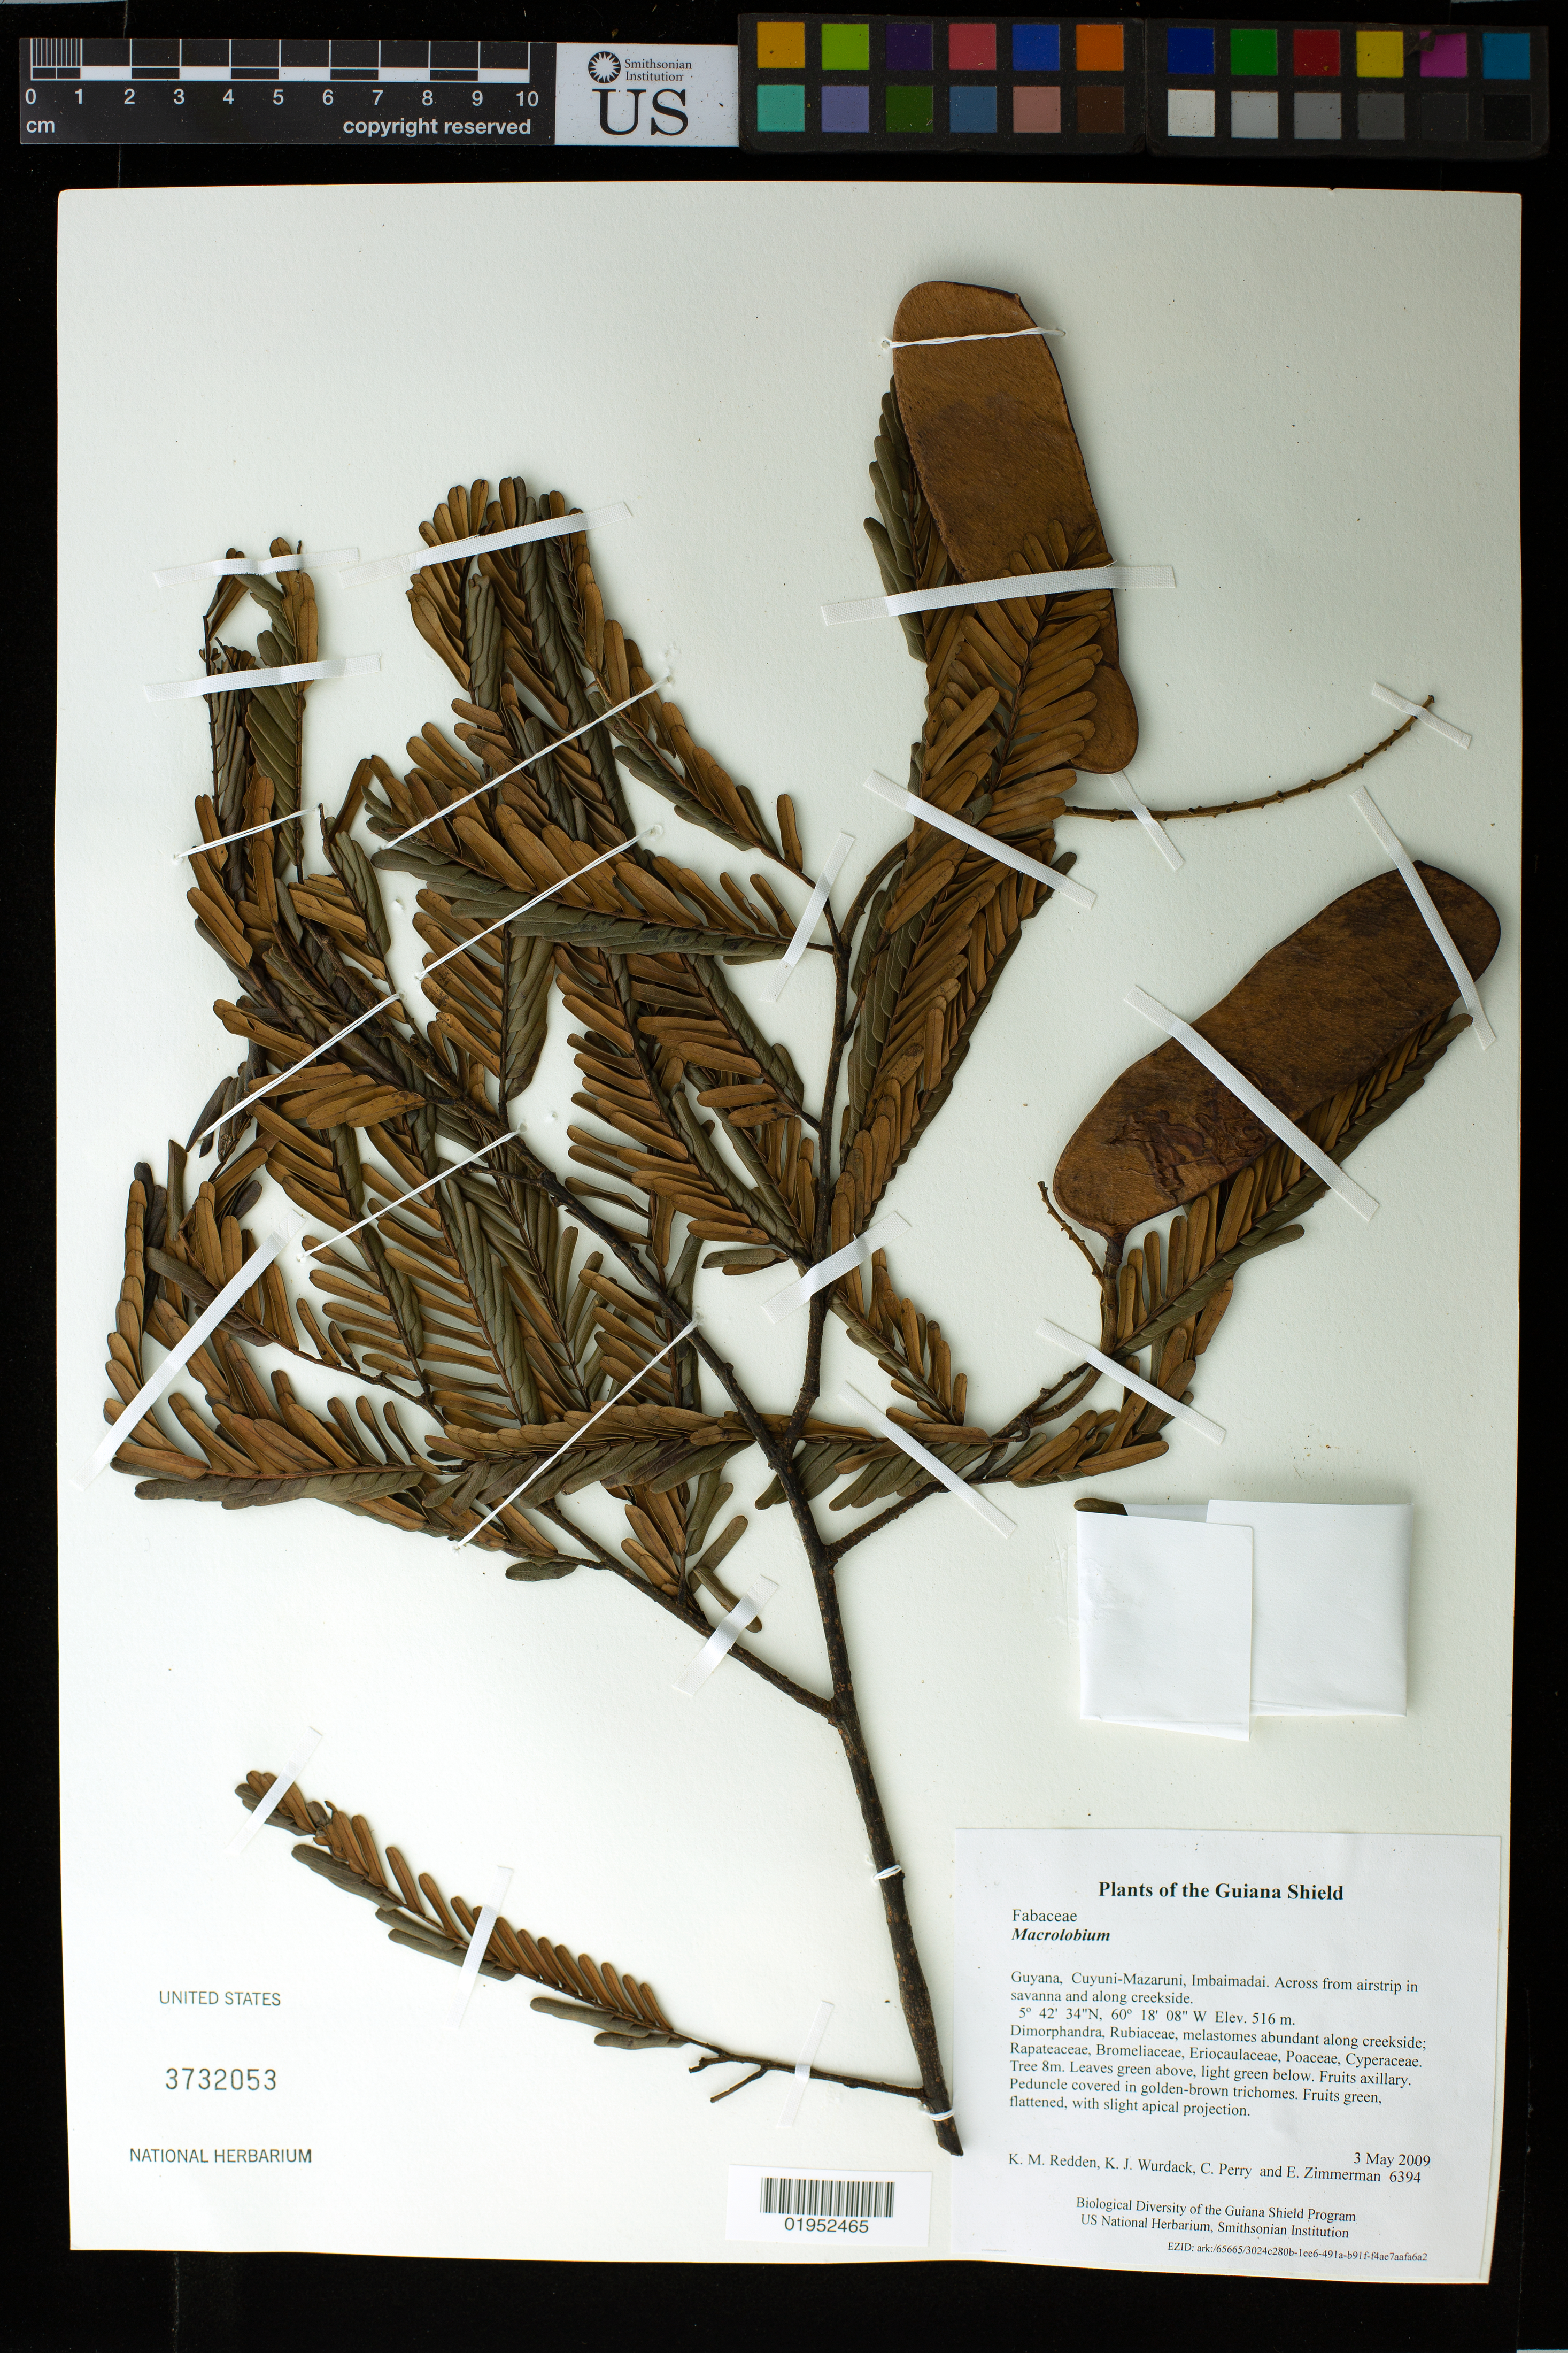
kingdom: Plantae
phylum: Tracheophyta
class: Magnoliopsida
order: Fabales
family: Fabaceae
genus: Macrolobium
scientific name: Macrolobium longeracemosum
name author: Amshoff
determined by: Trujillo, A. M.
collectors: K. M. Redden, K. Wurdack, C. Perry & E. Zimmerman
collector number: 6394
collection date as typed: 3 May 2009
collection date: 2009-05-03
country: Guyana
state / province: Cuyuni-Mazaruni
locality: Imbaimadai. Across from airstrip in savanna and along creekside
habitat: Dimorphandra, Rubiaceae, melastomes abundant along creekside; Rapateaceae, Bromeliaceae, Eriocaulaceae, Poaceae, Cyperaceae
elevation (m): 516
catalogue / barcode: US 3732053